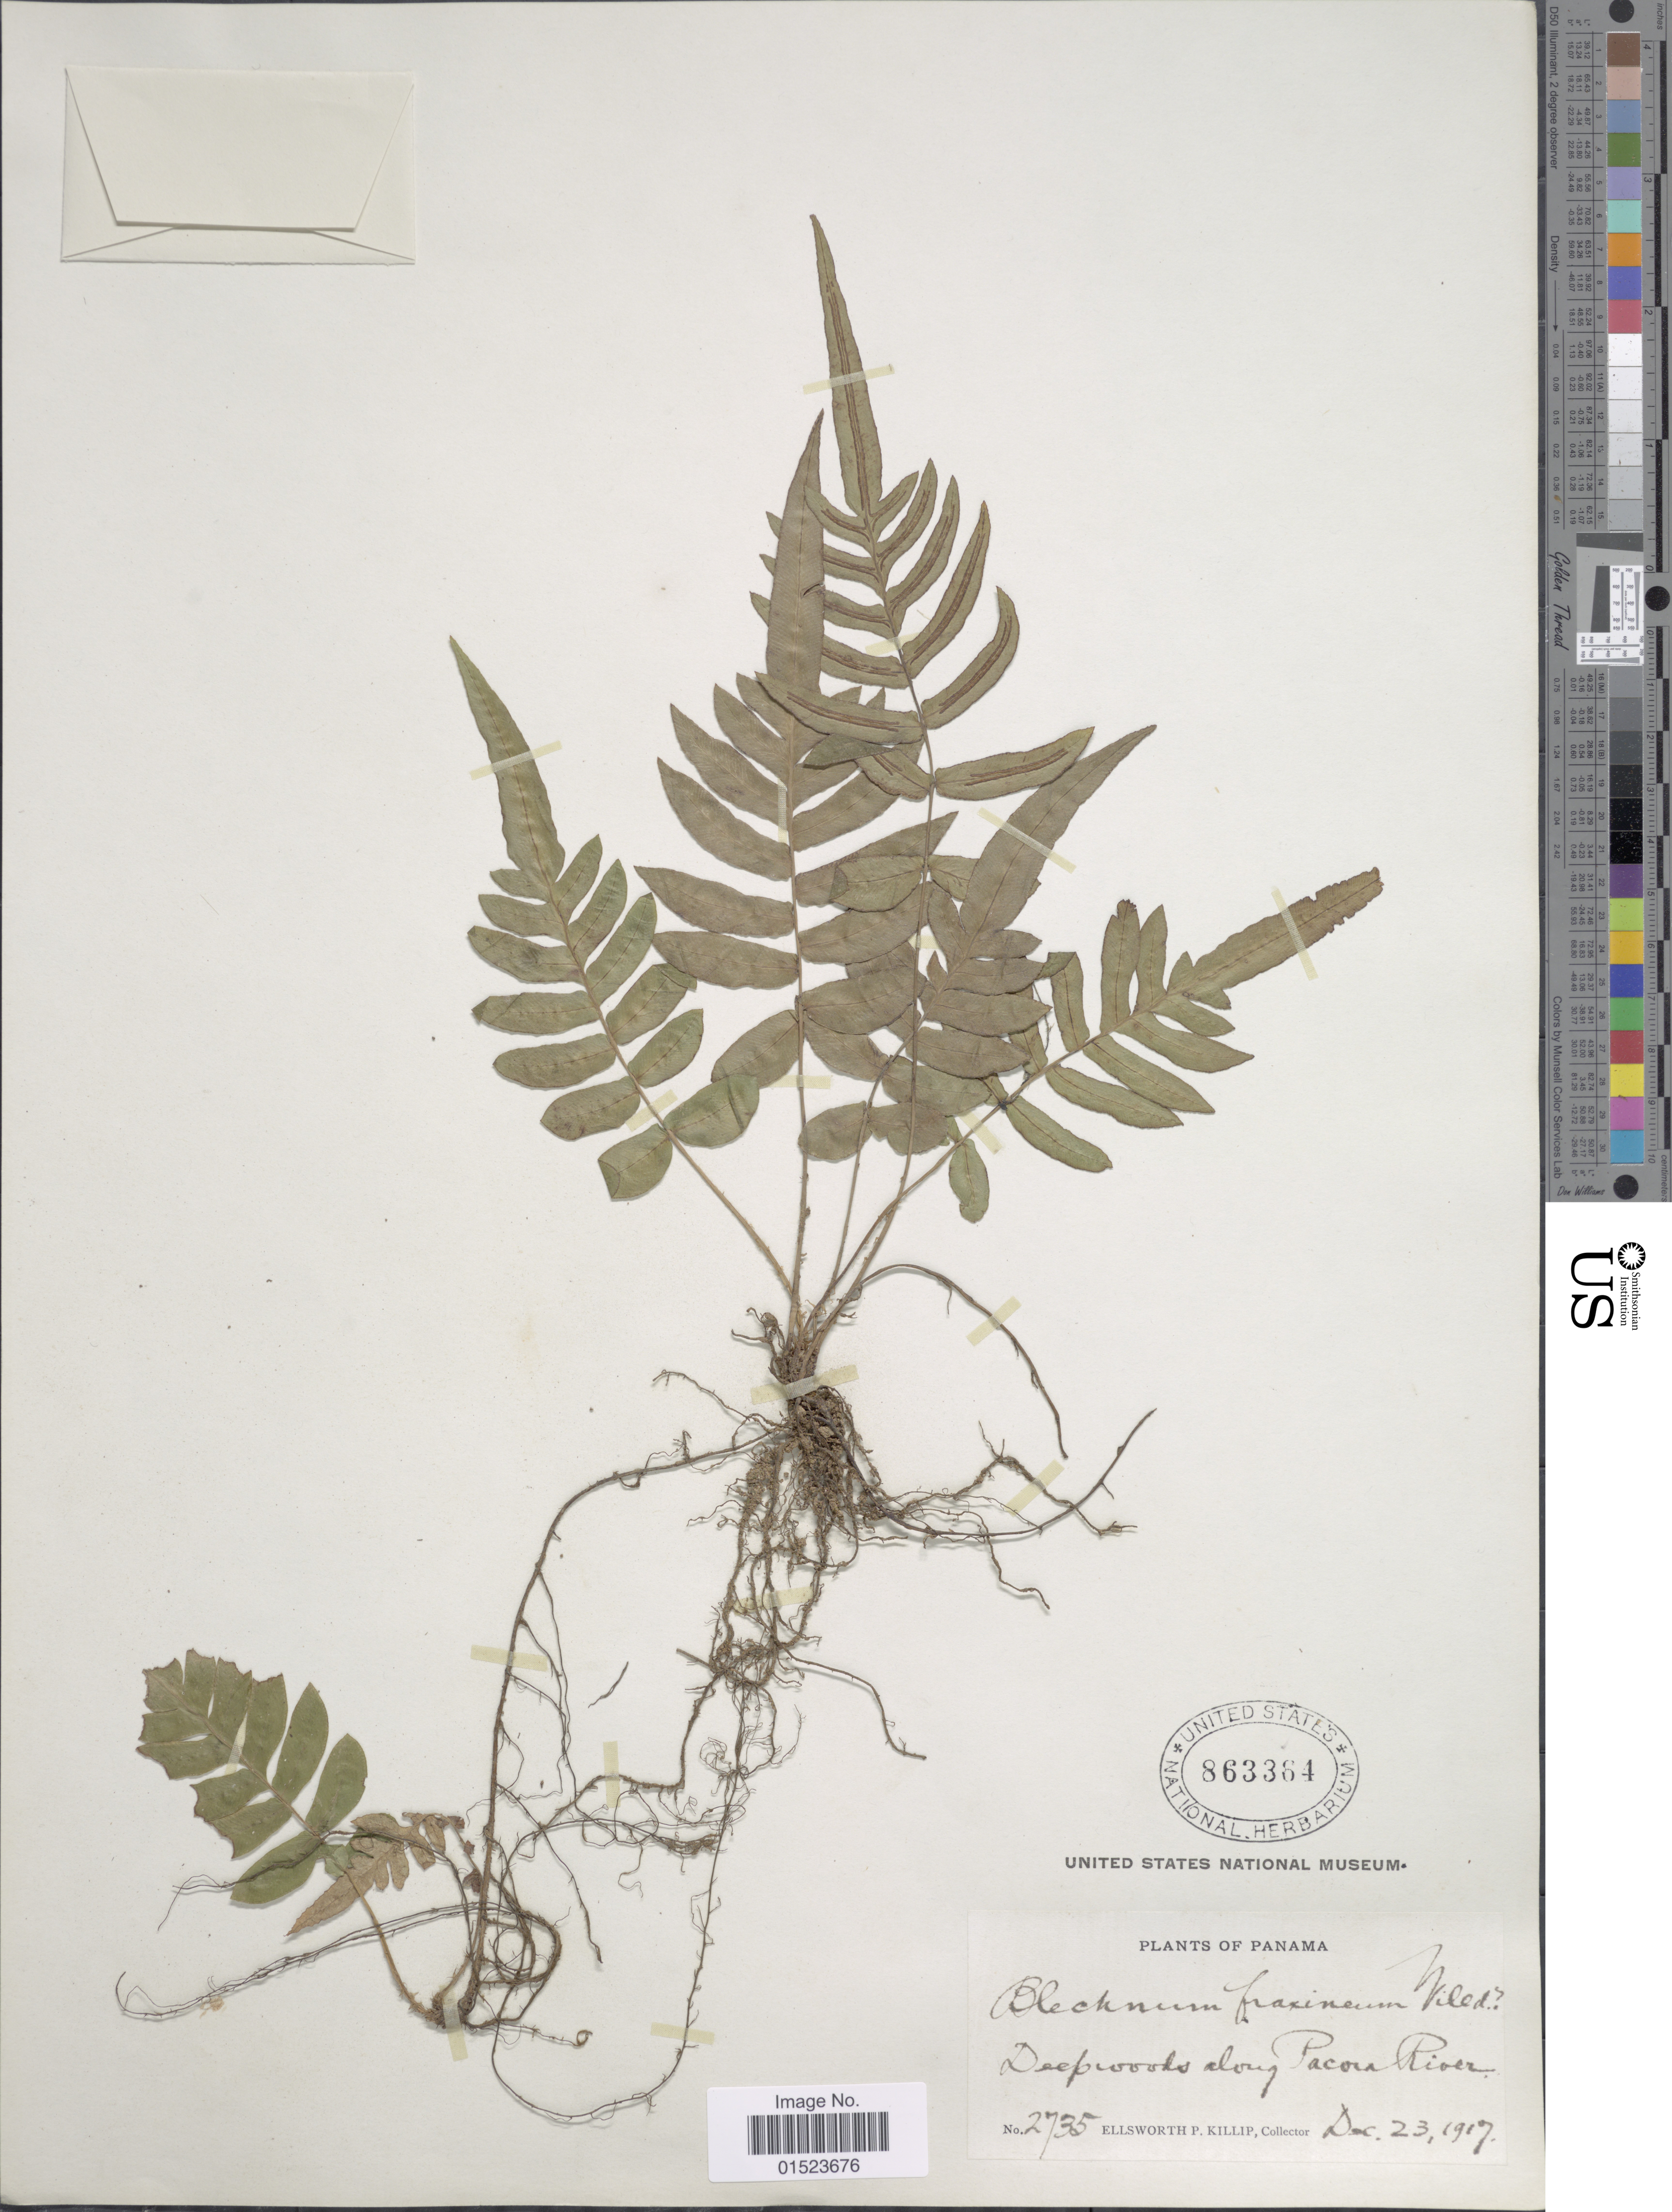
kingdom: Plantae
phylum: Tracheophyta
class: Polypodiopsida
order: Polypodiales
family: Blechnaceae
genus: Blechnum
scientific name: Blechnum caudatum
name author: Cav.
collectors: E. P. Killip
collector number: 2735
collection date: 1917-12-23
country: Panama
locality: Deep woods along Pacora River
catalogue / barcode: US 863364